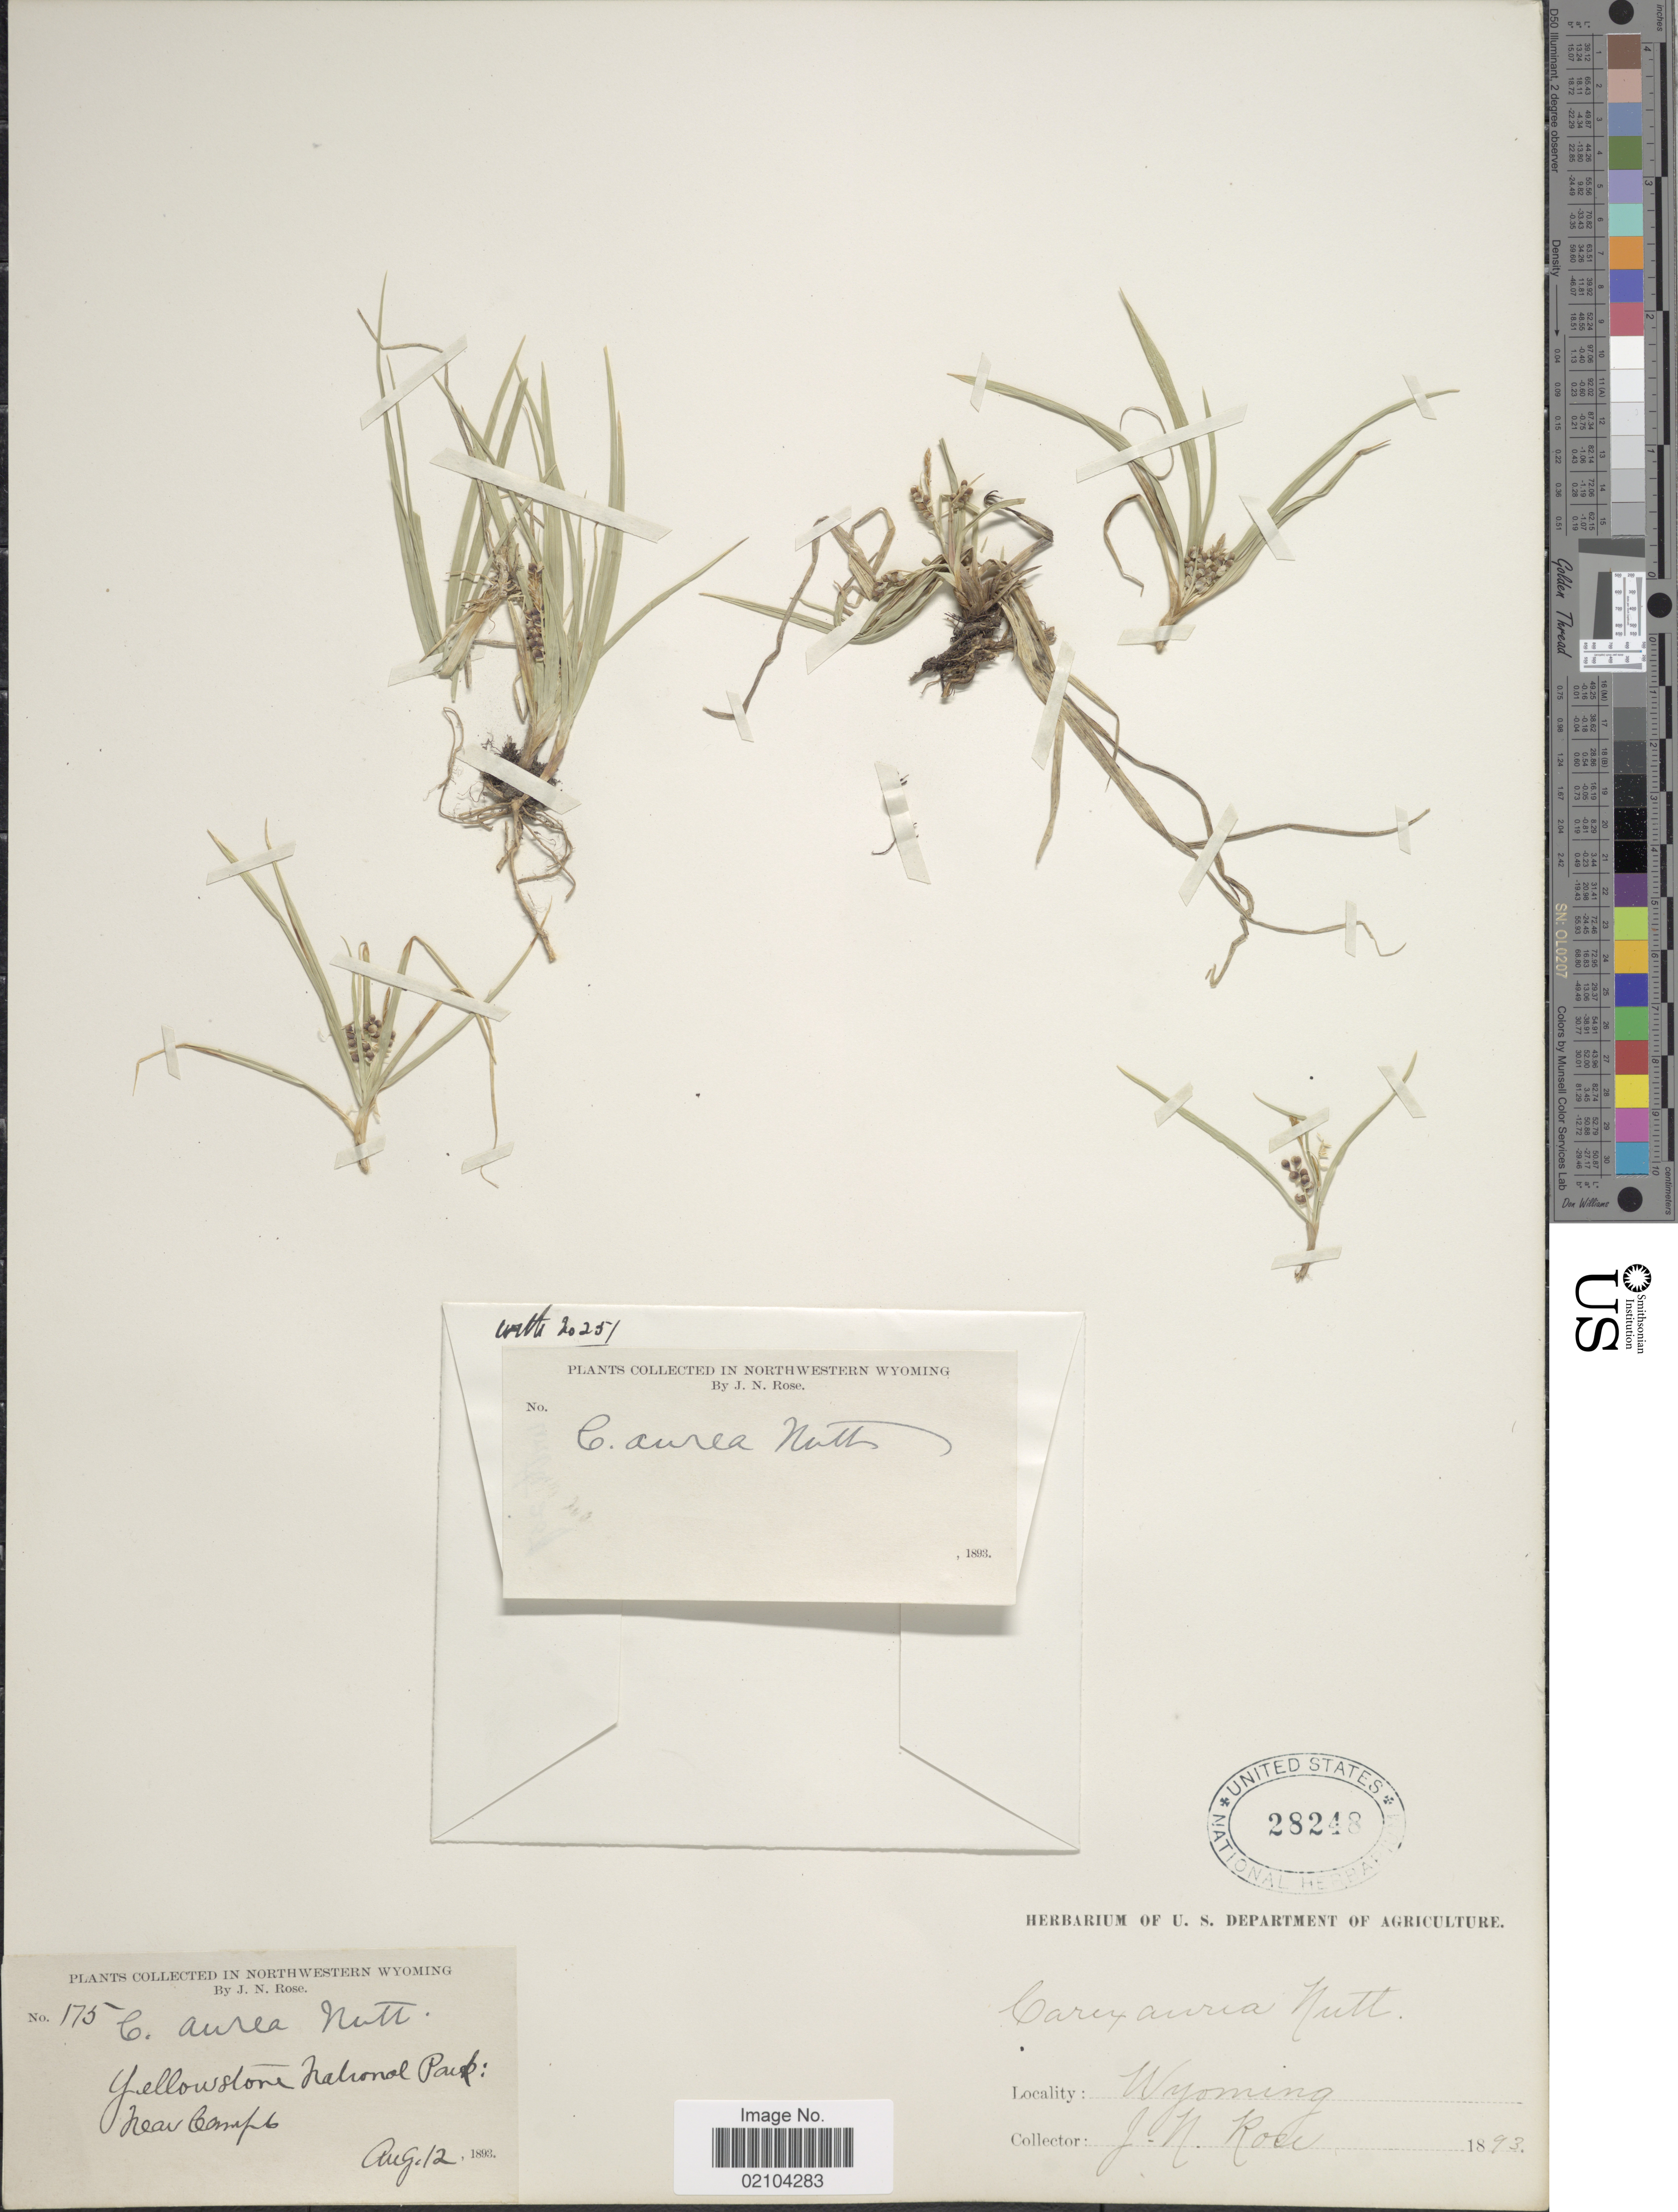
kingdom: Plantae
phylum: Tracheophyta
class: Liliopsida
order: Poales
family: Cyperaceae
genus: Carex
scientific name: Carex aurea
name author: Nutt.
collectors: J. N. Rose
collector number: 175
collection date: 1893-08-12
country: United States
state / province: Wyoming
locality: Yellowstone National Park. Near Camp 6. Northwestern Wyoming.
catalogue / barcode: US 28248